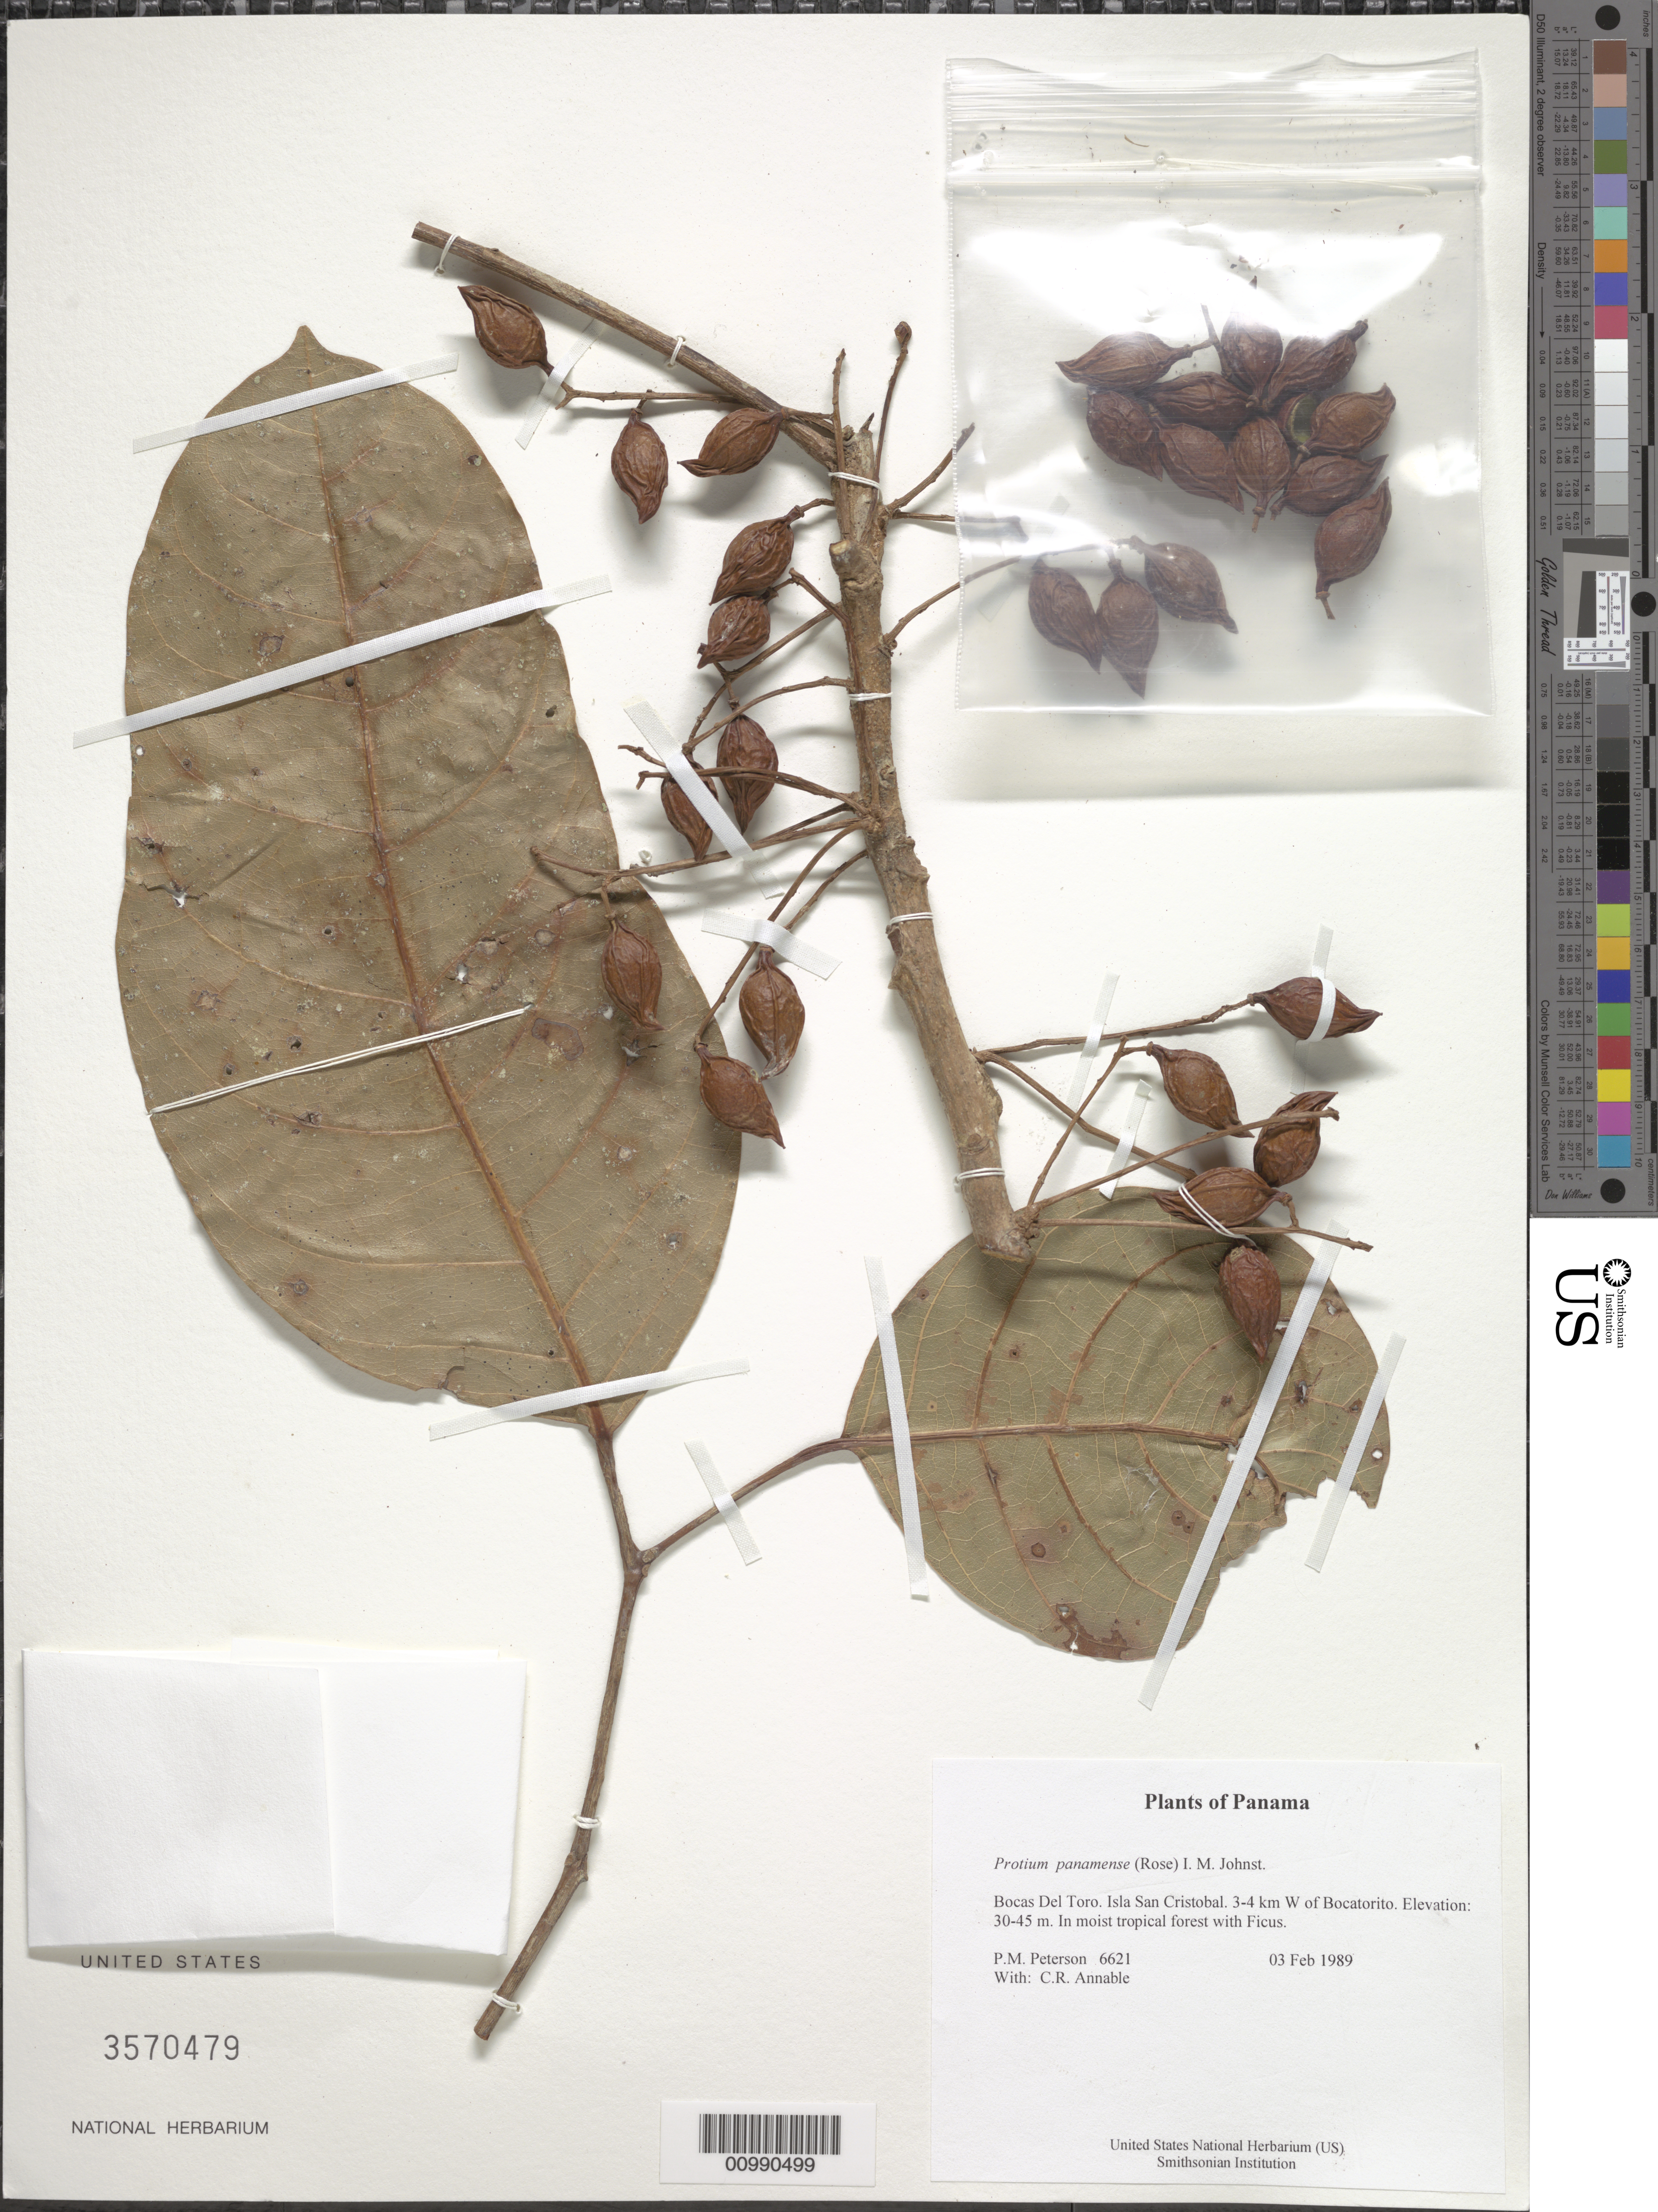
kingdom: Plantae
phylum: Tracheophyta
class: Magnoliopsida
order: Sapindales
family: Burseraceae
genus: Protium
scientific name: Protium panamense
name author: (Rose) I.M. Johnst.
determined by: Liesner, R. L.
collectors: P. M. Peterson & C. R. Annable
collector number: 06621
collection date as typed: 03 Feb 1989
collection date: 1989-02-03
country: Panama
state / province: Bocas del Toro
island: San Cristobal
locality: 3-4 km W of Bocatorito.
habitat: In moist tropical forest with Ficus.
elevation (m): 30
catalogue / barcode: US 3570479